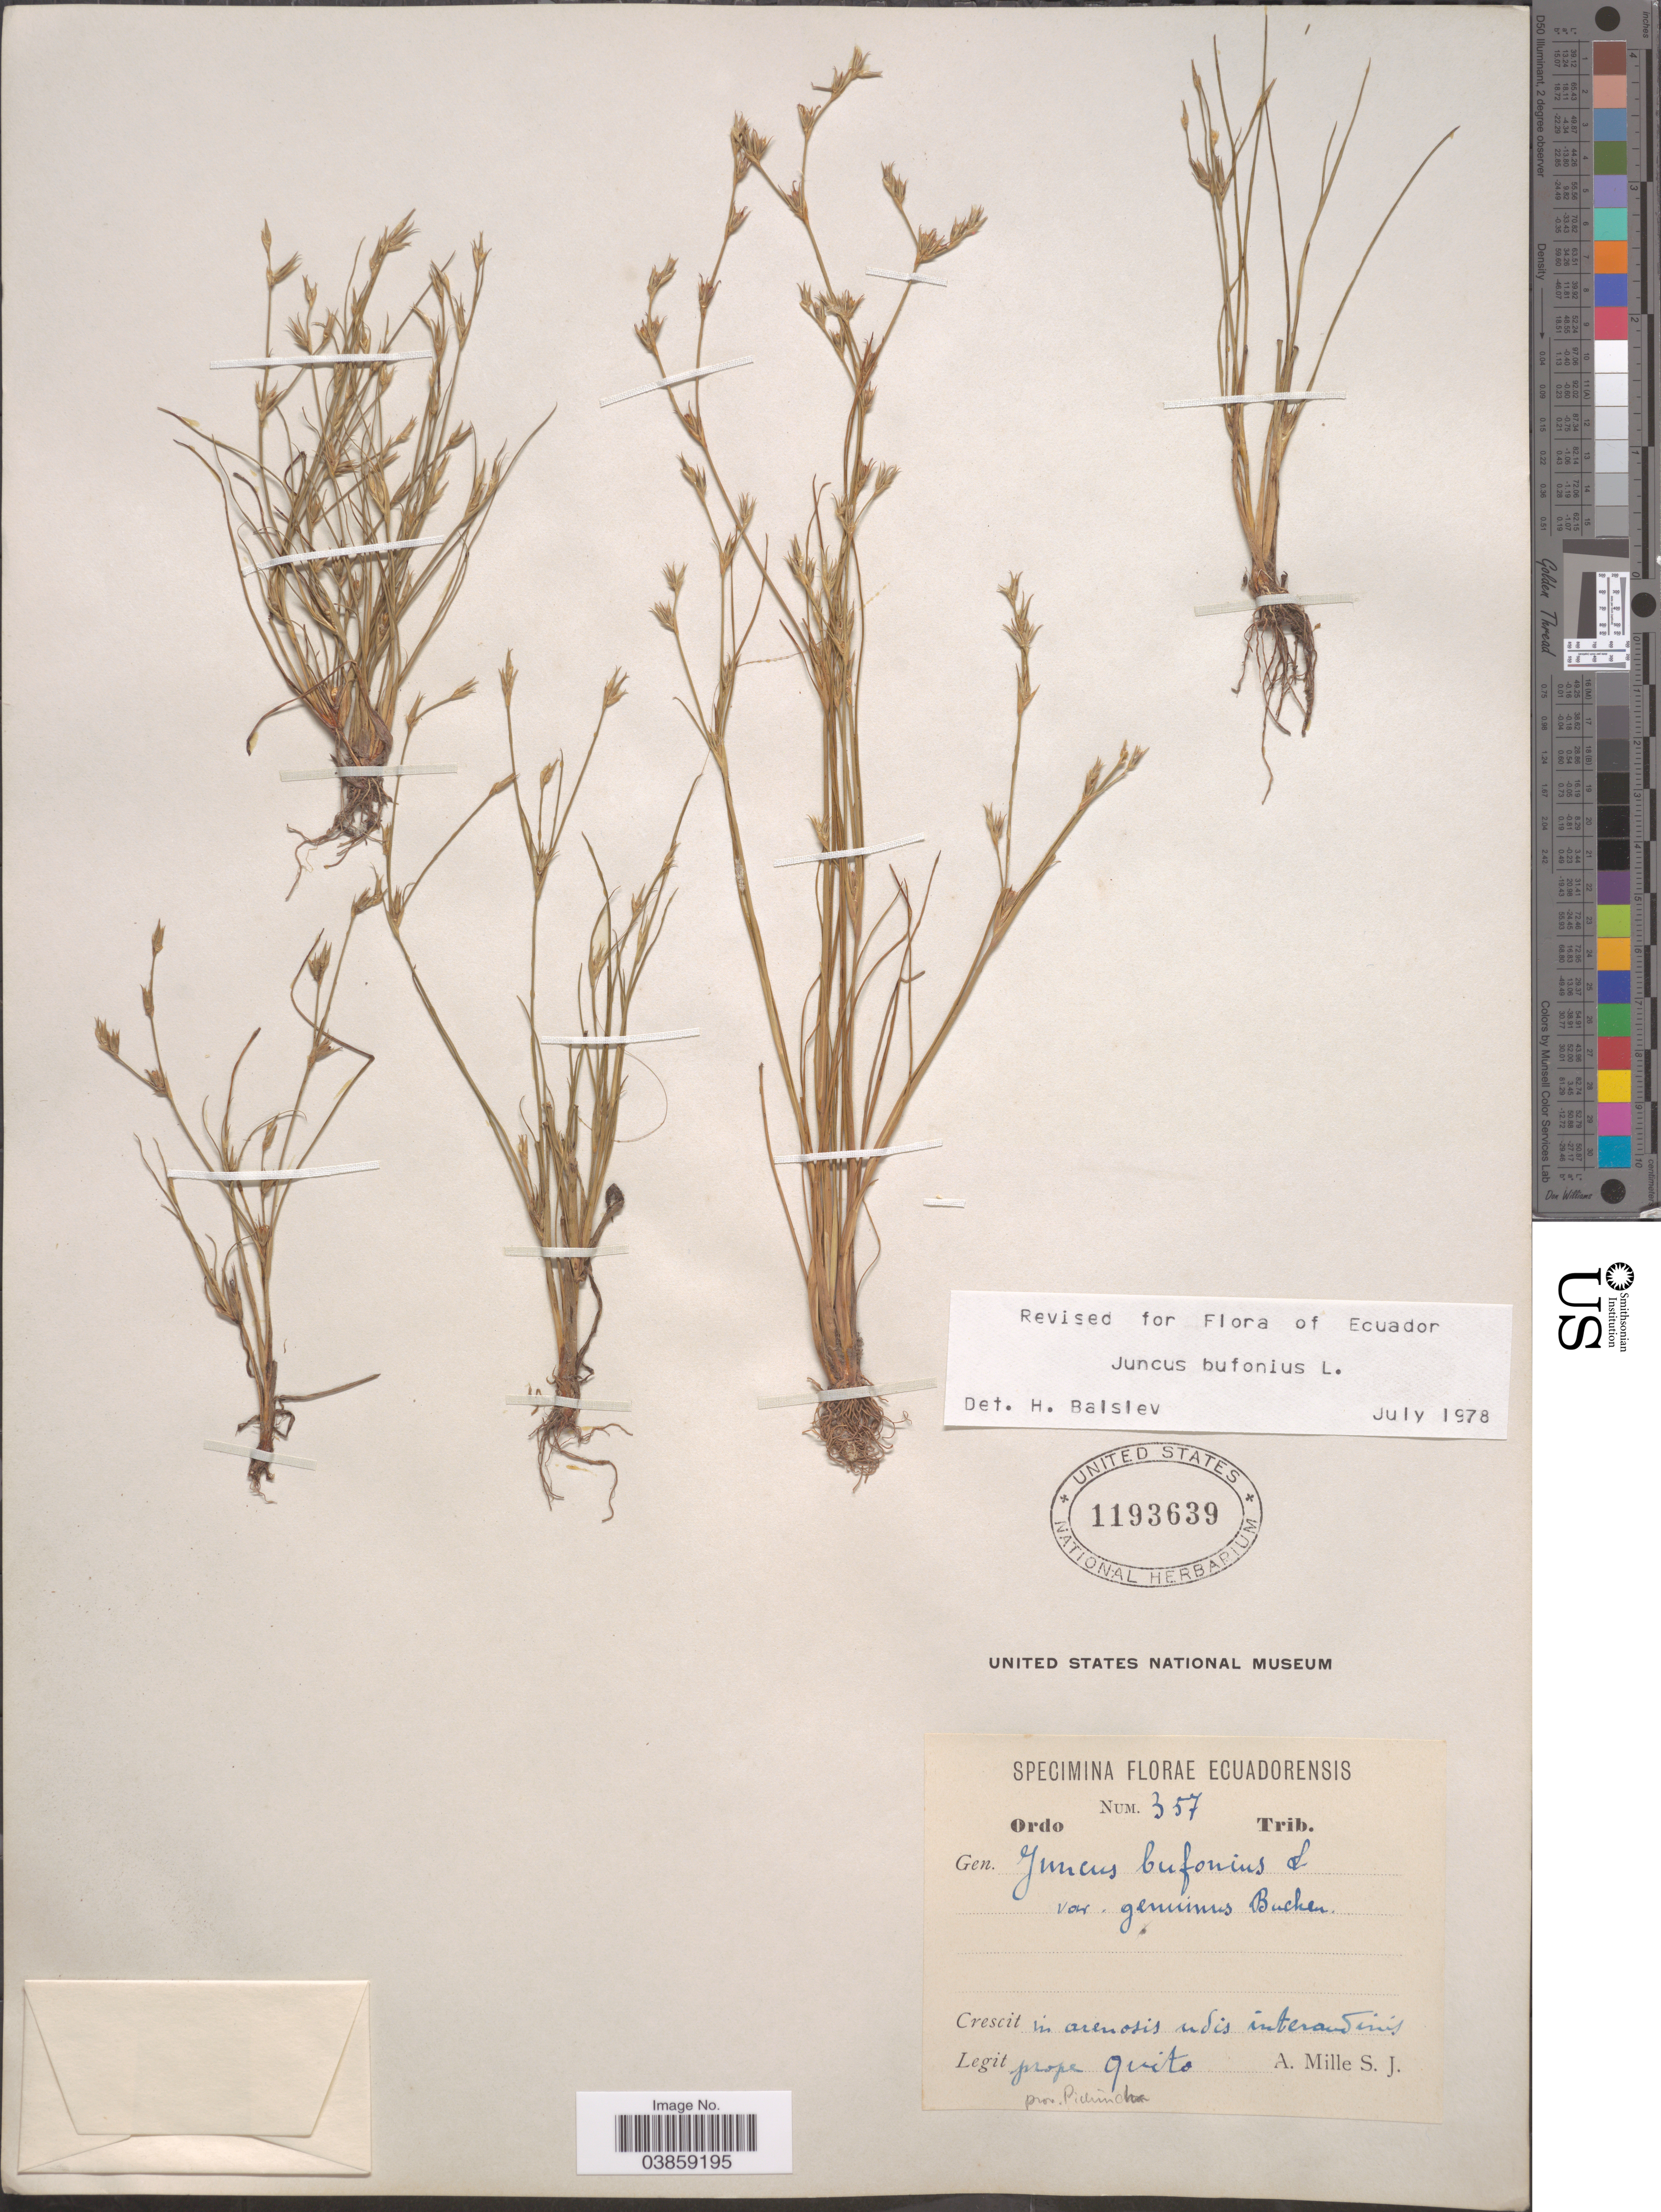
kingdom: Plantae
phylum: Tracheophyta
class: Liliopsida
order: Poales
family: Juncaceae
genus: Juncus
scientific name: Juncus bufonius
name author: L.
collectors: A. Mille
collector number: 357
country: Ecuador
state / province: Pichincha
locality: In arenosis udis interandinis prope Quito.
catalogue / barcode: US 1193639